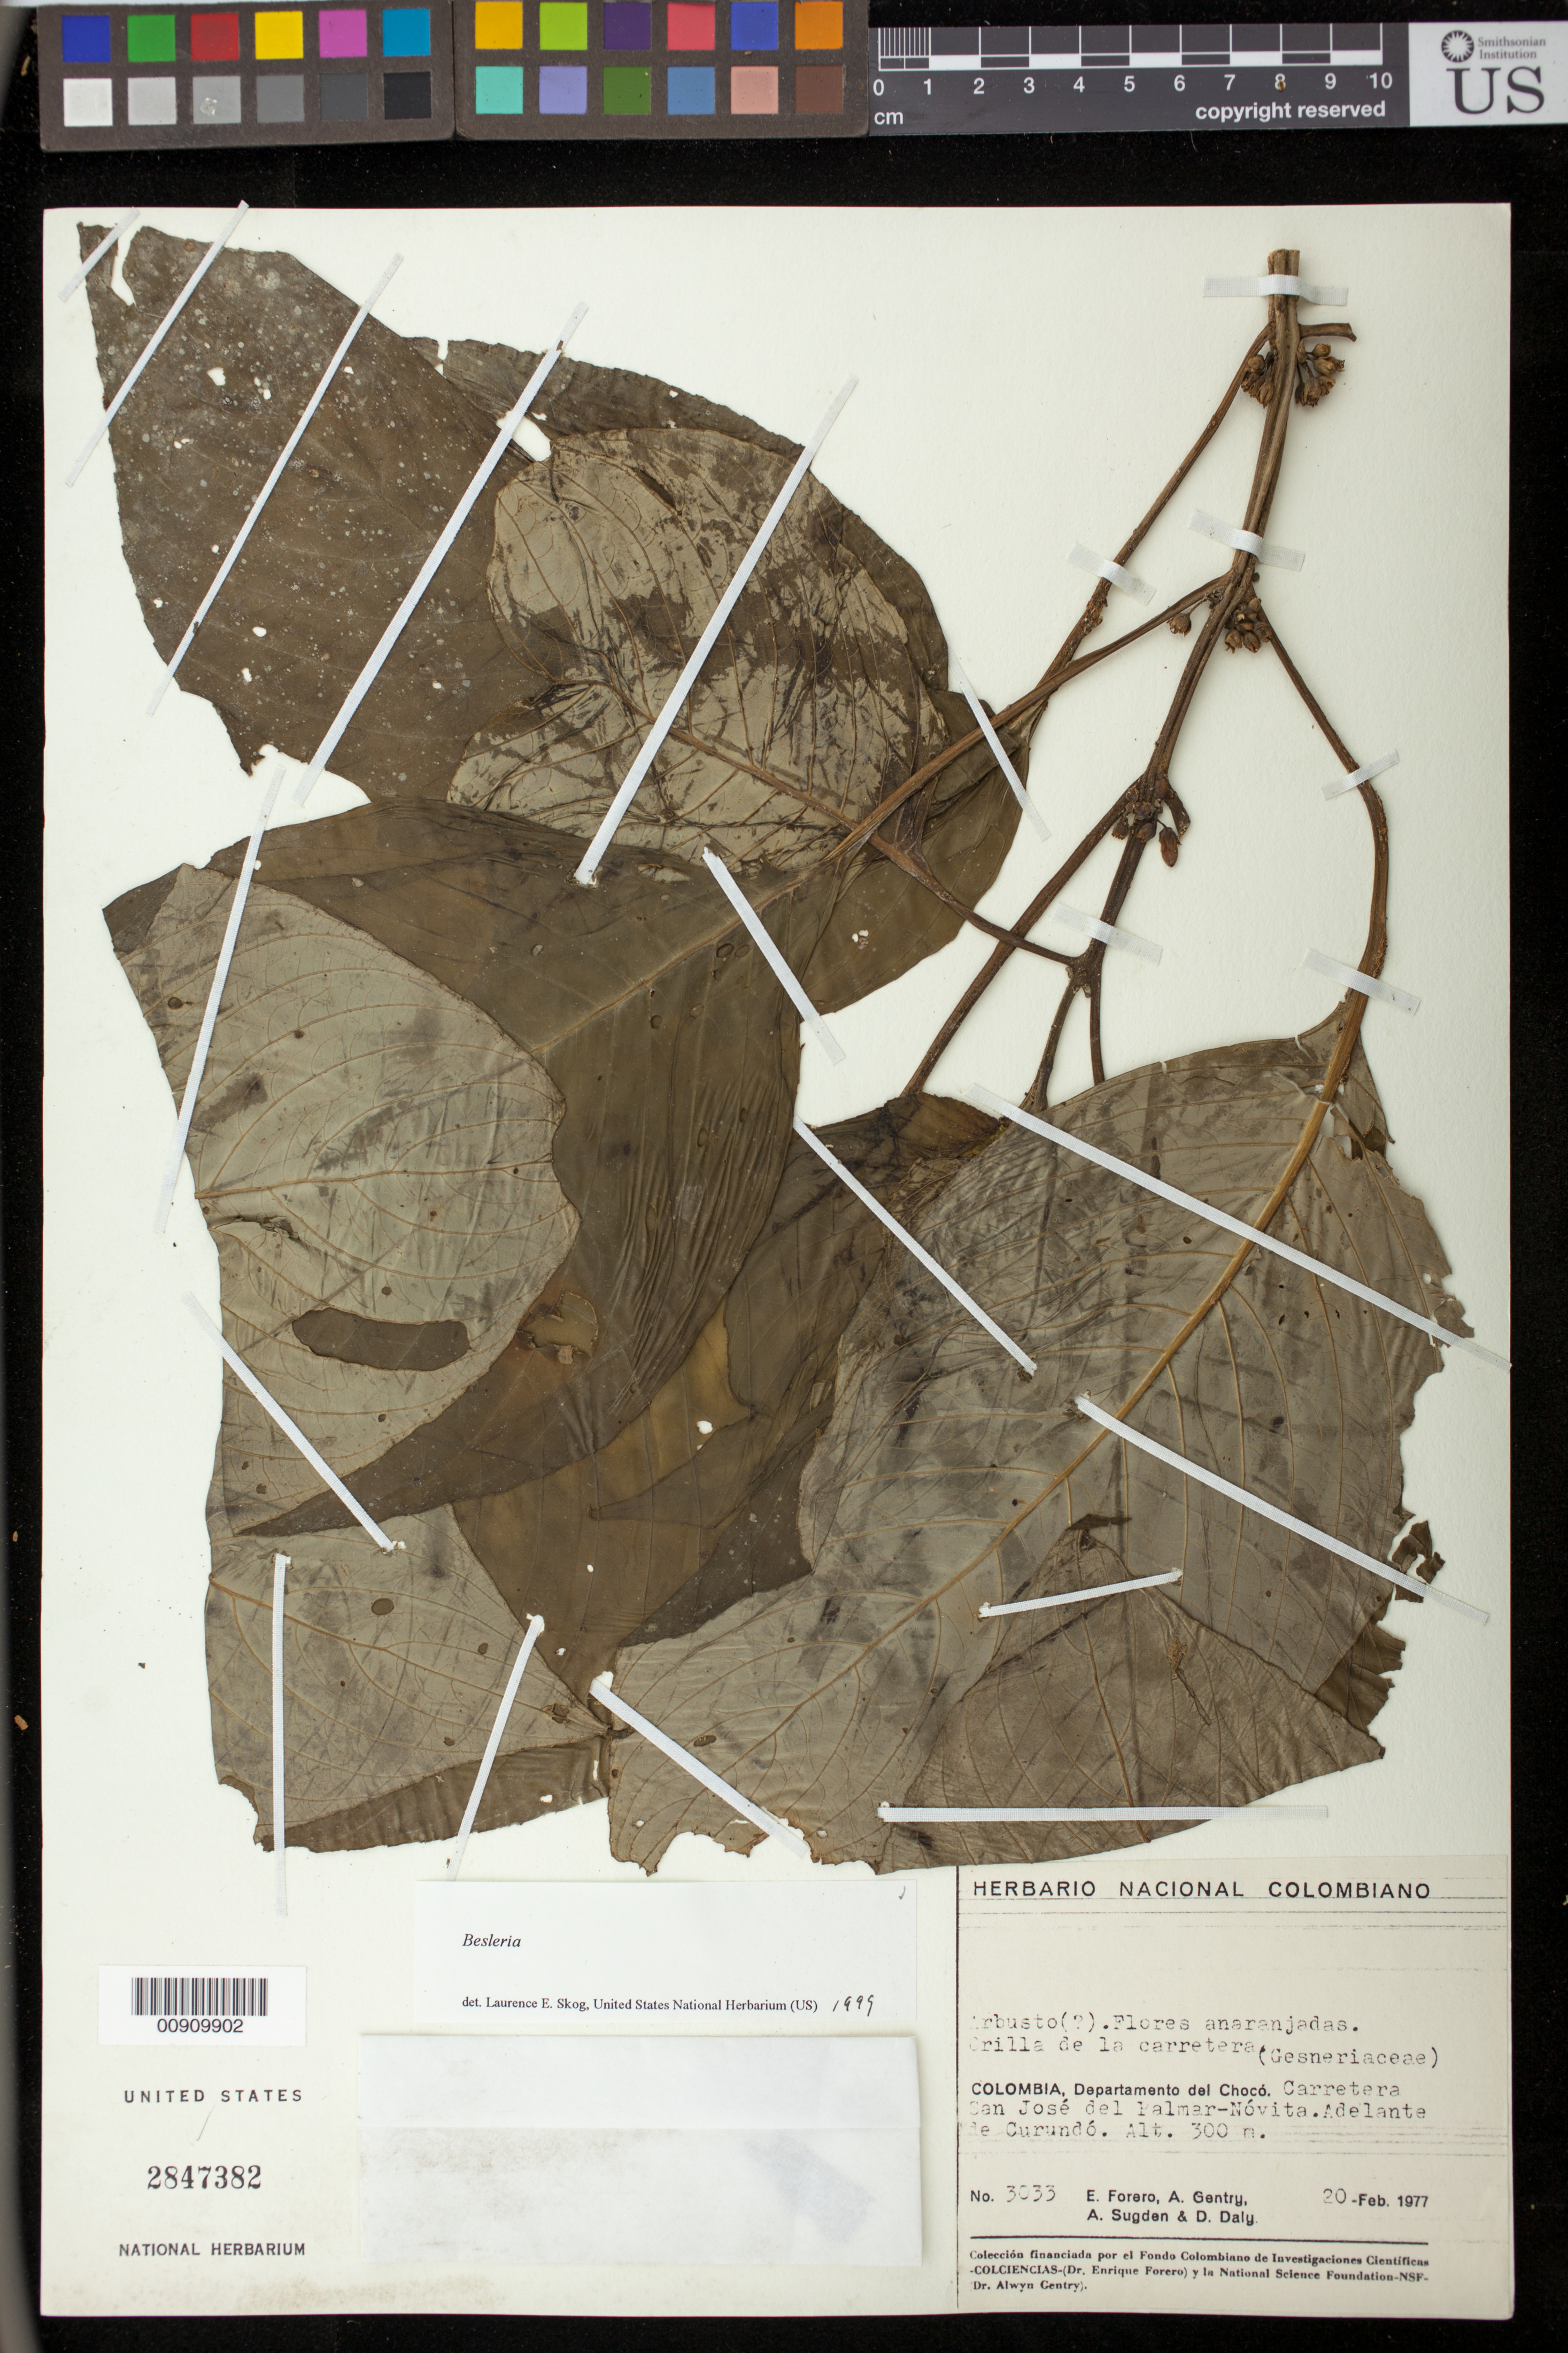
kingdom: Plantae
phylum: Tracheophyta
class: Magnoliopsida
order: Lamiales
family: Gesneriaceae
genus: Besleria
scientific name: Besleria sp.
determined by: Skog, Laurence E.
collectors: E. Forero, A. H. Gentry, A. Sugden & D. C. Daly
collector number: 3033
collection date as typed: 20 Feb 1977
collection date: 1977-02-20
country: Colombia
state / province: Chocó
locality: Carretera San José del Palmar - Nóvita; adelante de Curundó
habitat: Orilla de la carretera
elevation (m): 300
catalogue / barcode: US 2847382